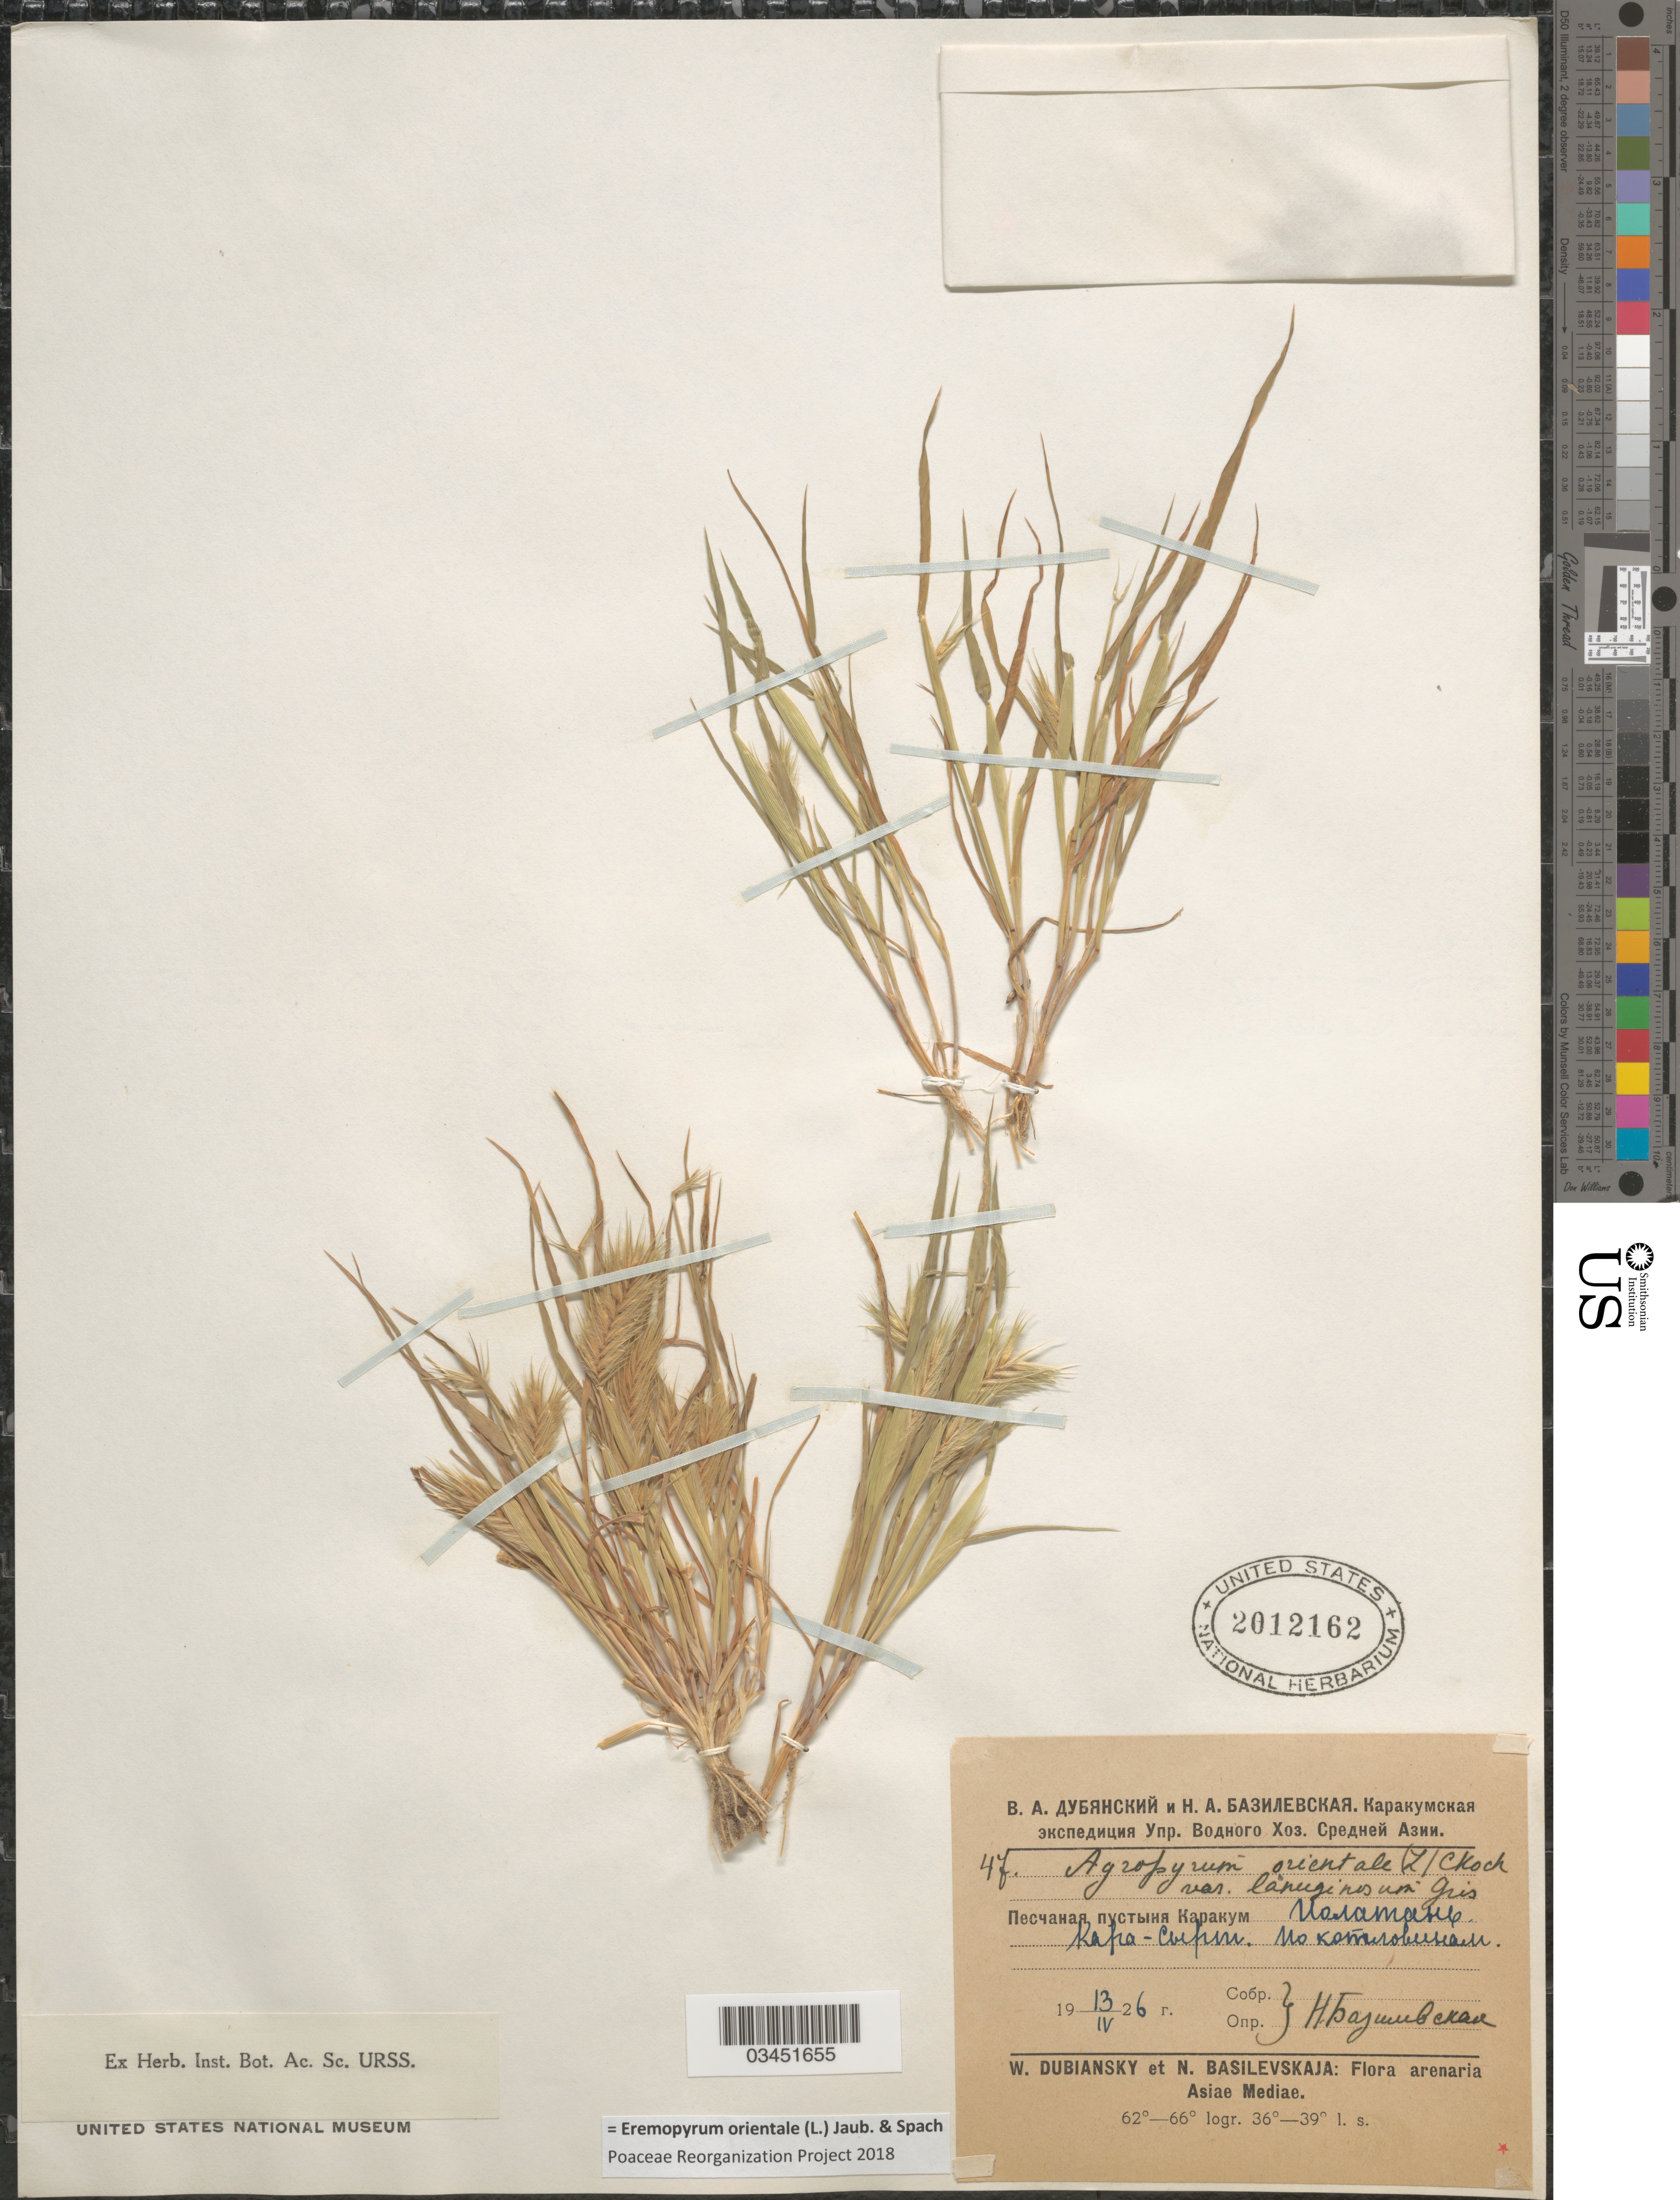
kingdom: Plantae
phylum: Tracheophyta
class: Liliopsida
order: Poales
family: Poaceae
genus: Eremopyrum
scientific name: Eremopyrum orientale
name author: (L.) Jaub. & Spach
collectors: N. Bazilevskaya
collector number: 47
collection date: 1926-04-13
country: Turkmenistan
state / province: Mary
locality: Arenaria Asiae Mediae. Ýolöten, Kara-Syrt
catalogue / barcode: US 2012162